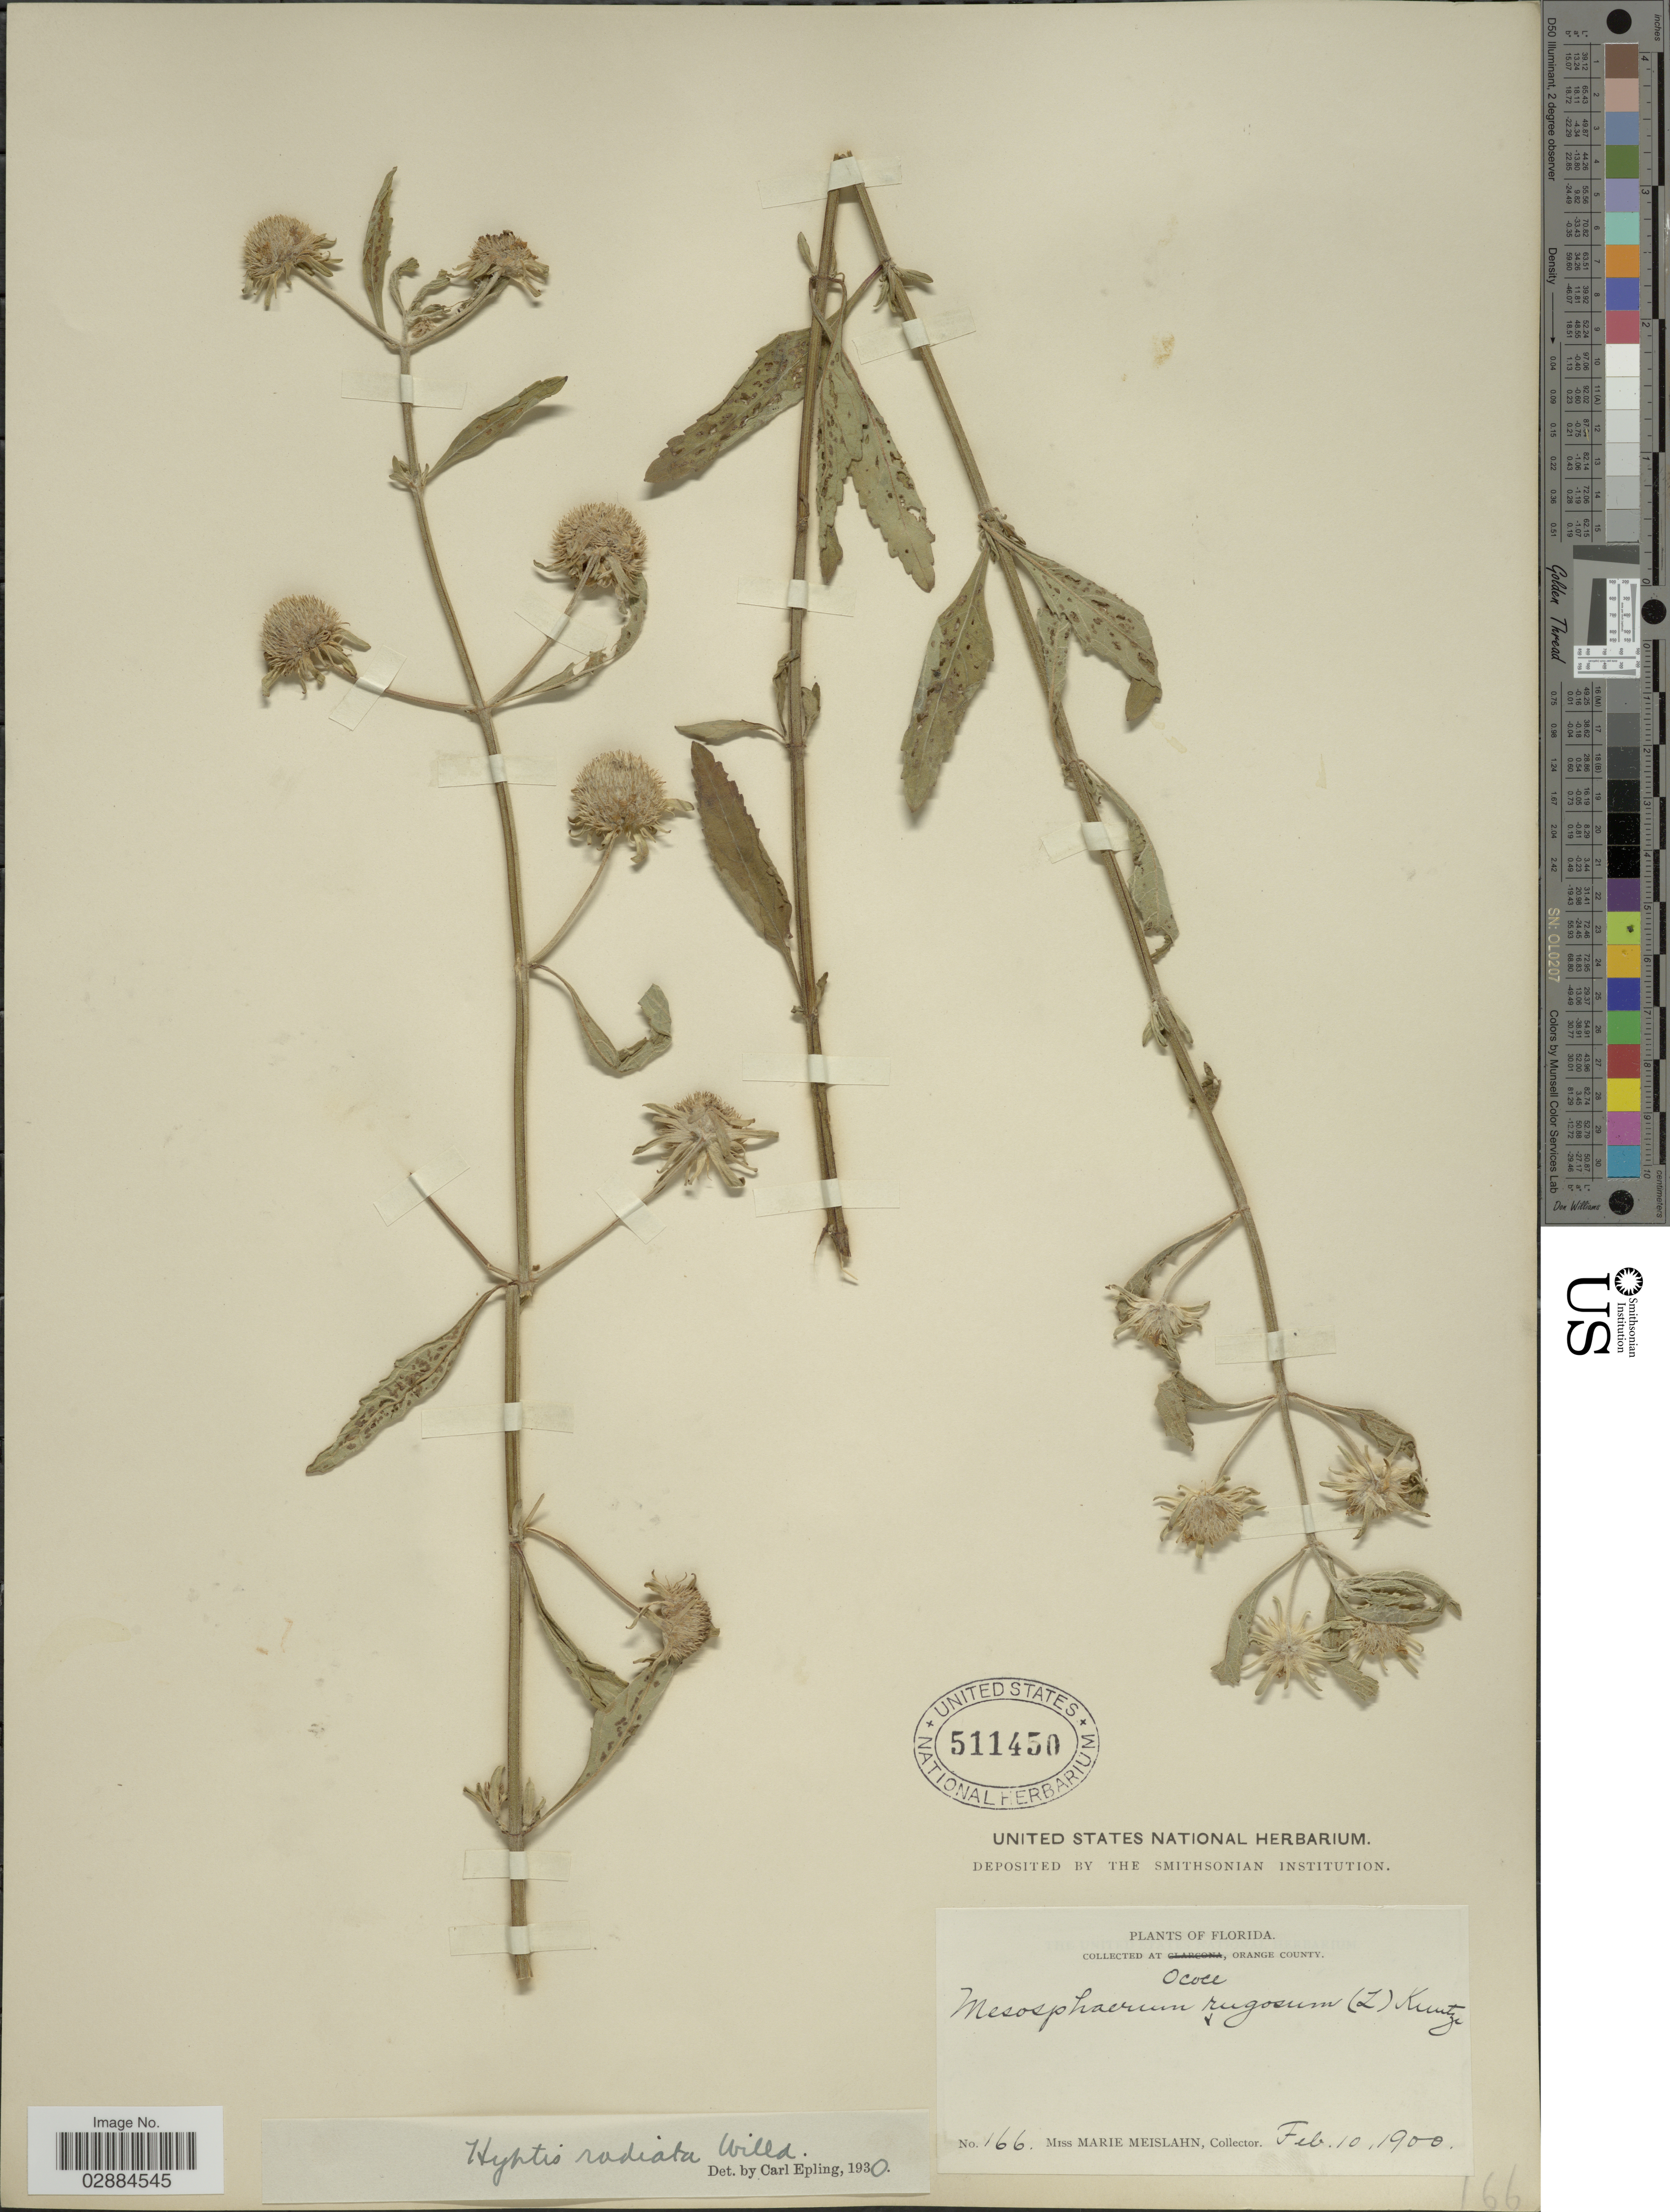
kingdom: Plantae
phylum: Tracheophyta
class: Magnoliopsida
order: Lamiales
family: Lamiaceae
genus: Hyptis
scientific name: Hyptis radiata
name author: Kunth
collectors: M. Meislahn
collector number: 166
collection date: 1900-02-10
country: United States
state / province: Florida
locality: Orange County. At Cococe.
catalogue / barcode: US 511450